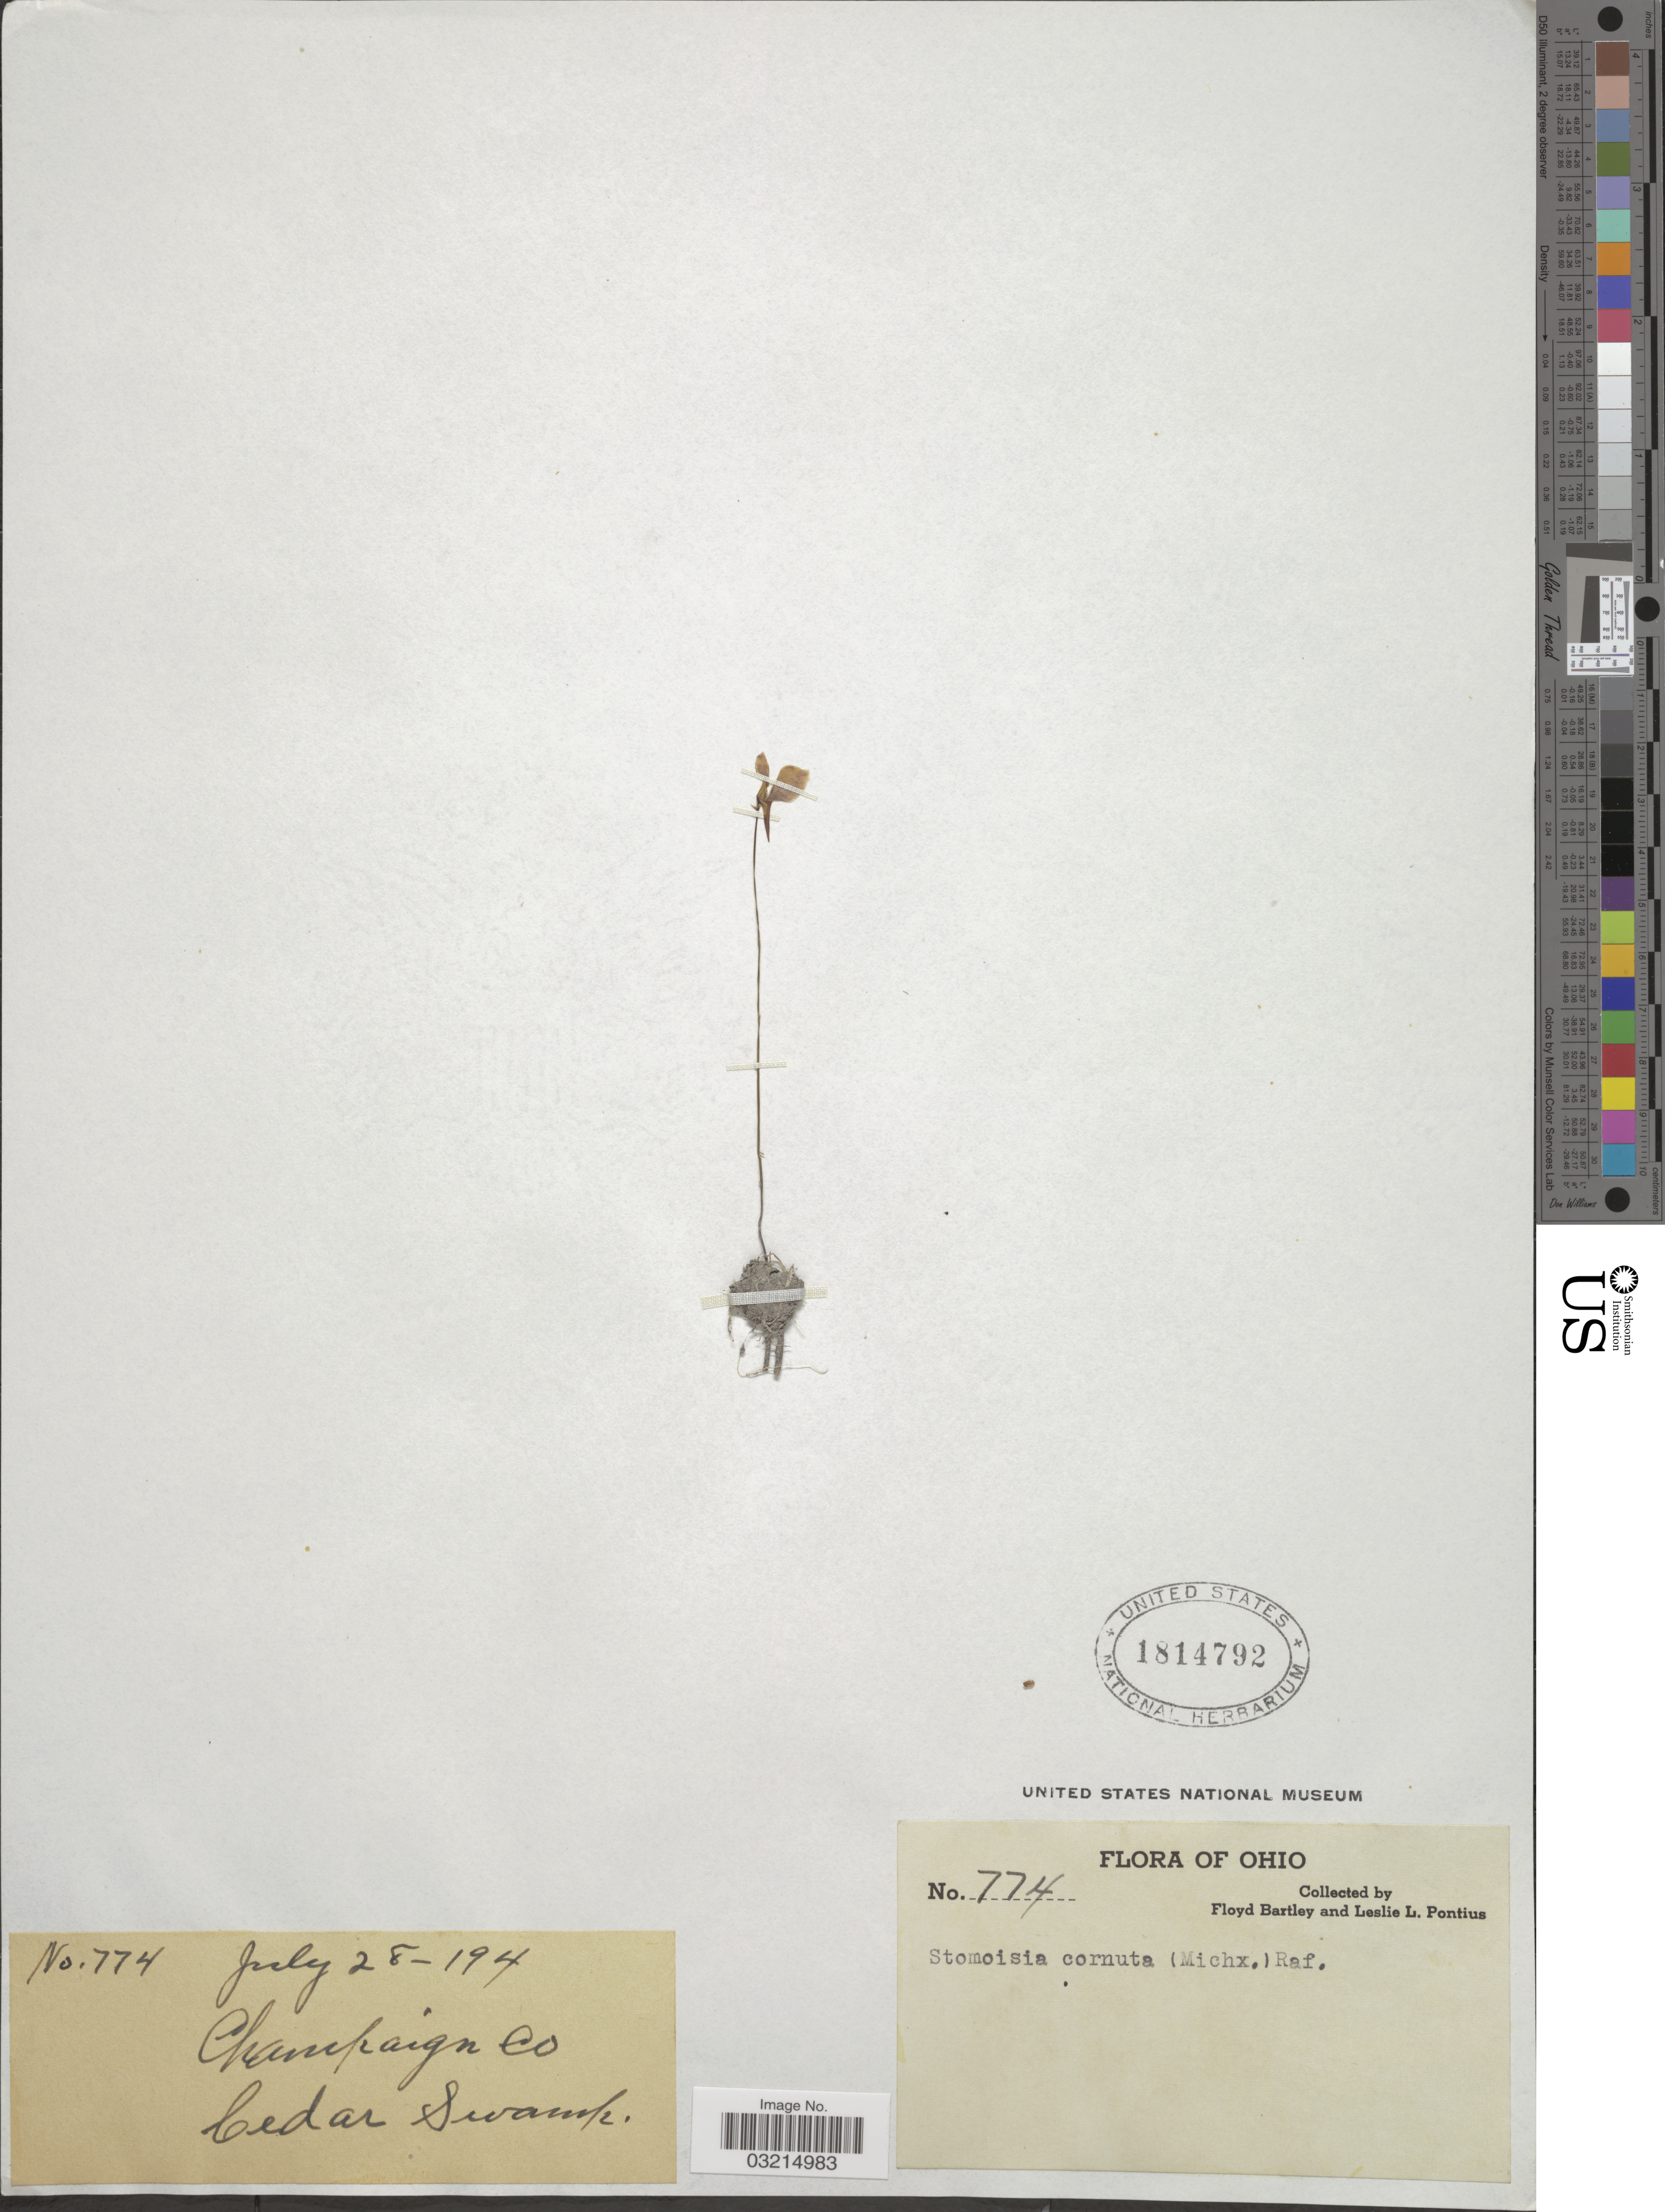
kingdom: Plantae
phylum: Tracheophyta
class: Magnoliopsida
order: Lamiales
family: Lentibulariaceae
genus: Utricularia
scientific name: Utricularia cornuta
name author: Michx.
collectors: F. Bartley & L. Pontius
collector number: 774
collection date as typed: July 28 - 194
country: United States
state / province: Ohio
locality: Champaign Co. Cedar Swamp.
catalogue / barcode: US 1814792